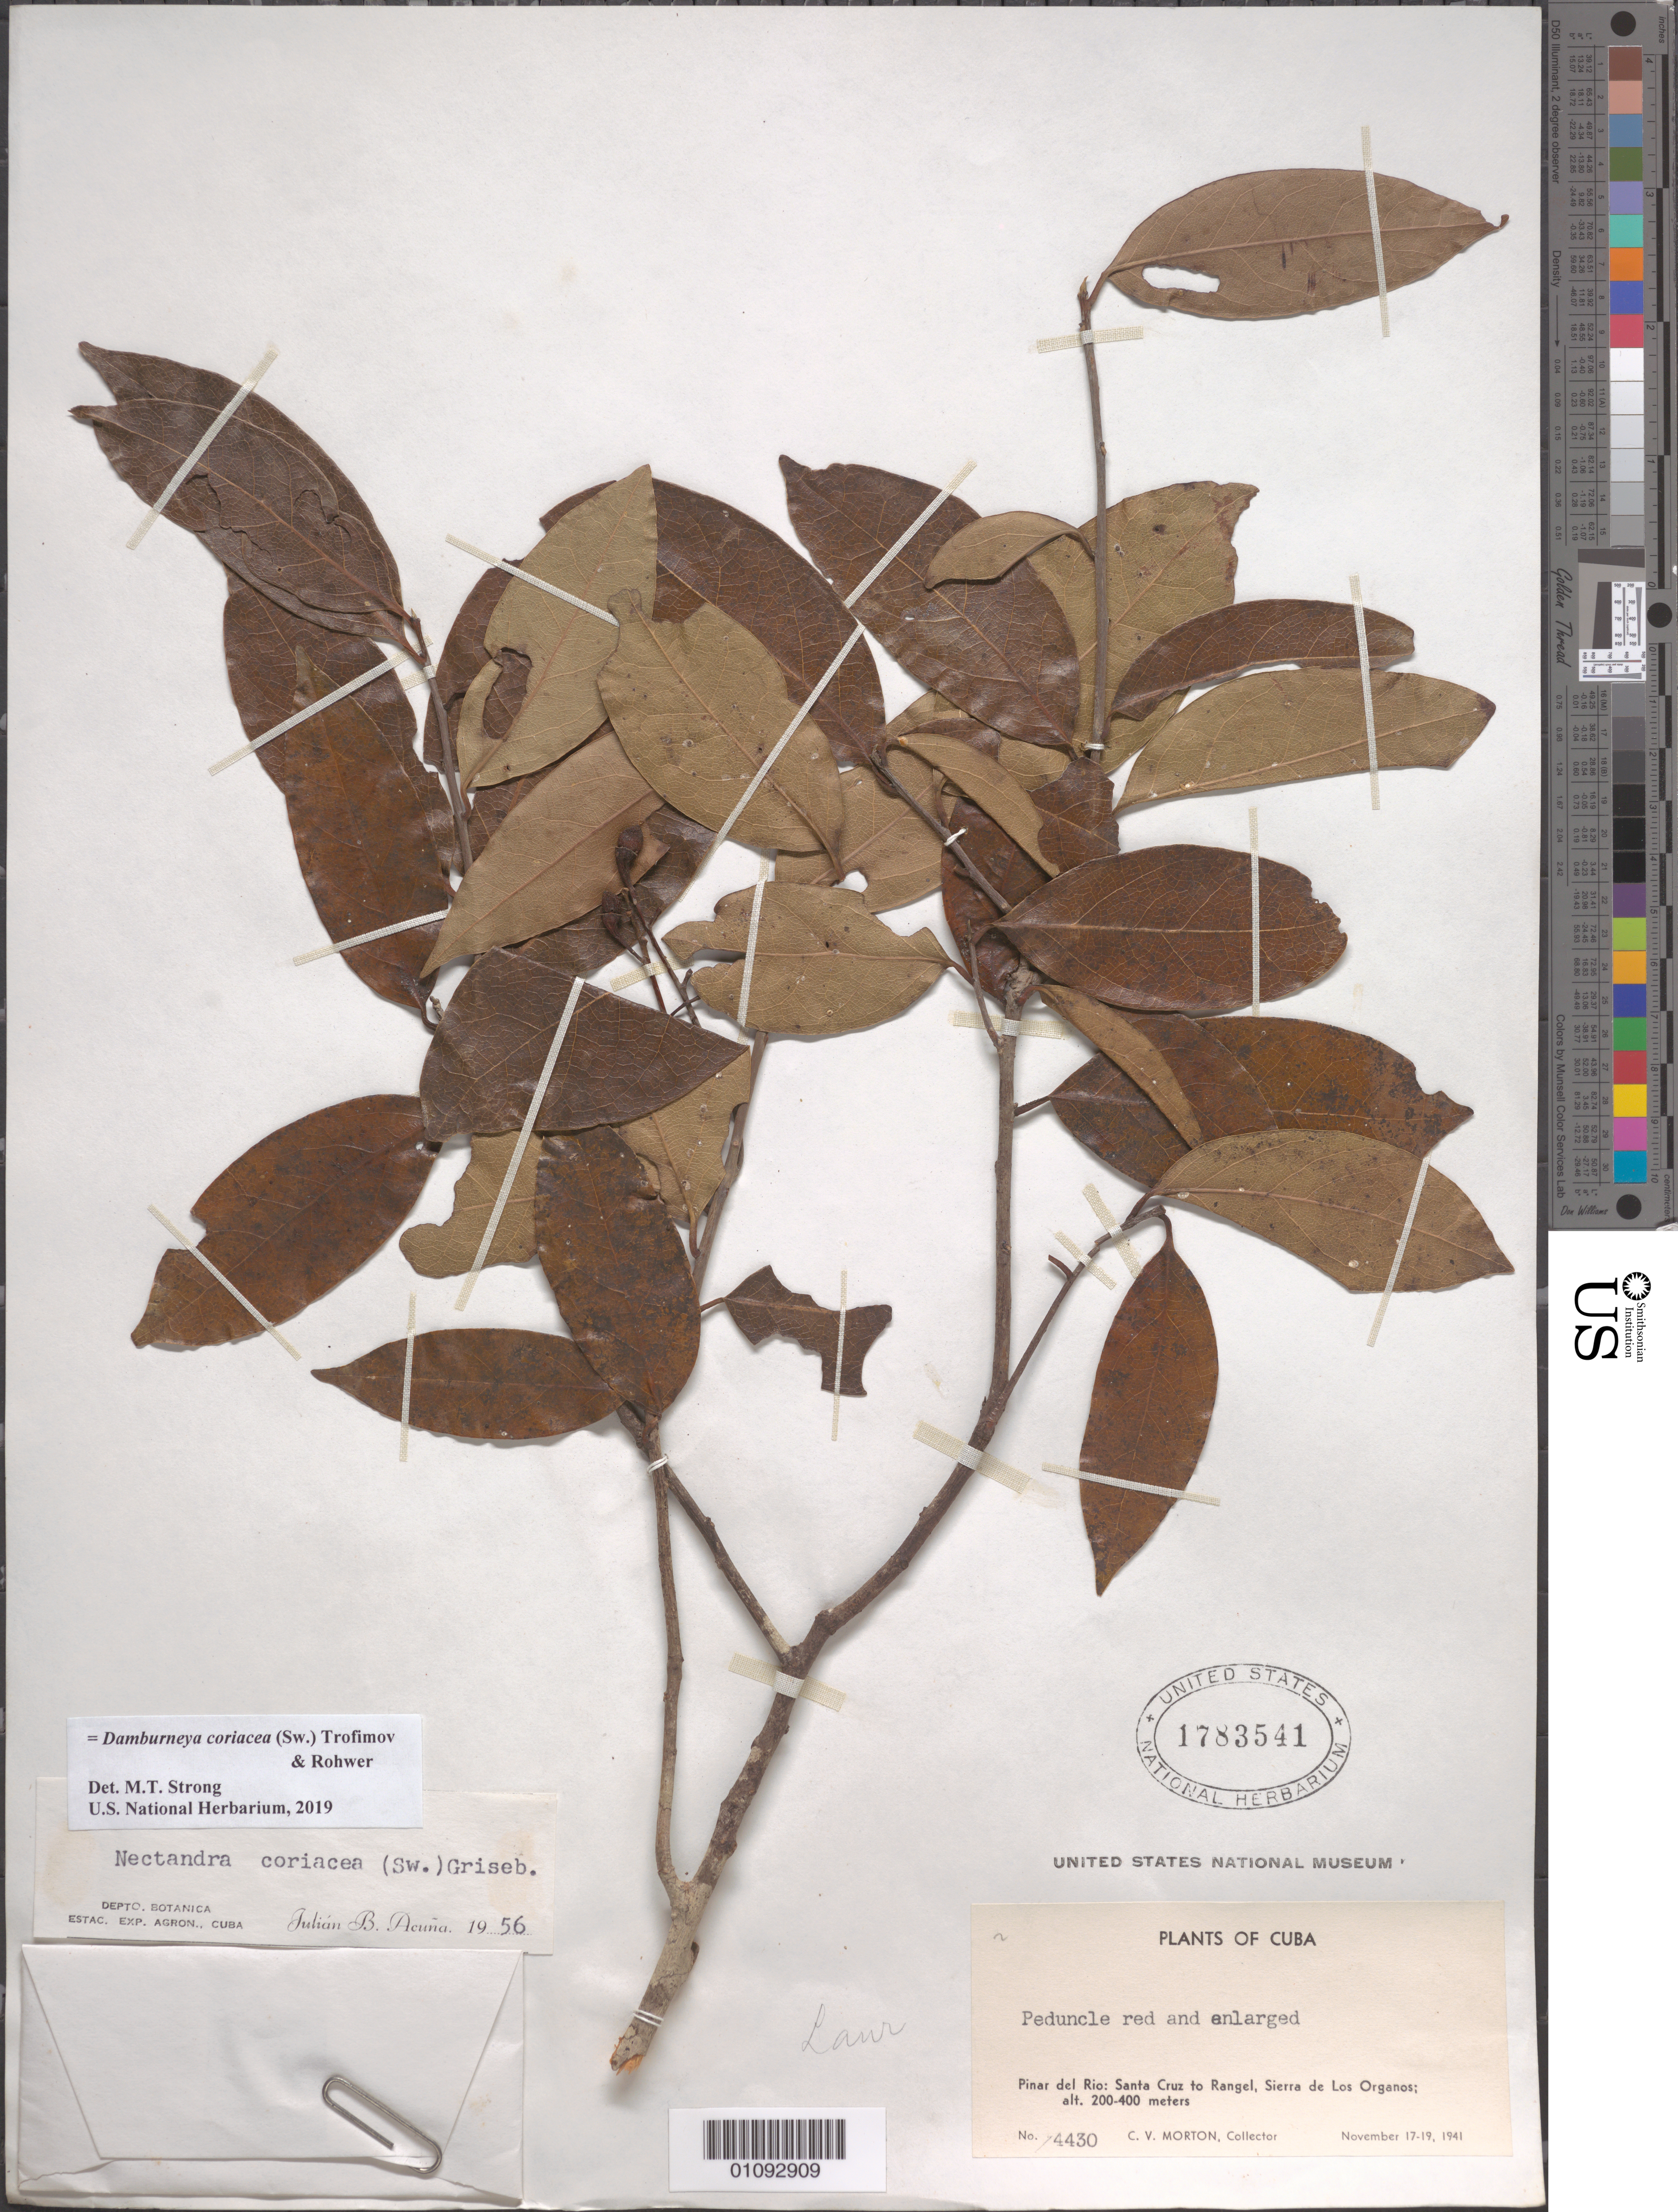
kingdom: Plantae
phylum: Tracheophyta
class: Magnoliopsida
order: Laurales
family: Lauraceae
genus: Damburneya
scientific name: Damburneya coriacea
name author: (Sw.) Trofimov & Rohwer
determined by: Strong, M. T., (US), Smithsonian Institution - National Museum of Natural History (UNITED STATES)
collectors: C. V. Morton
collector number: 4430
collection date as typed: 17 Nov 1941 to 19 Nov 1941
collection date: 1941-11-17/1941-11-19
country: Cuba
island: Cuba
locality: Pinar del Rio, Santa Cruz to Rangel, Sierra de Los Organos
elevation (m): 200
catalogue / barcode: US 1783541